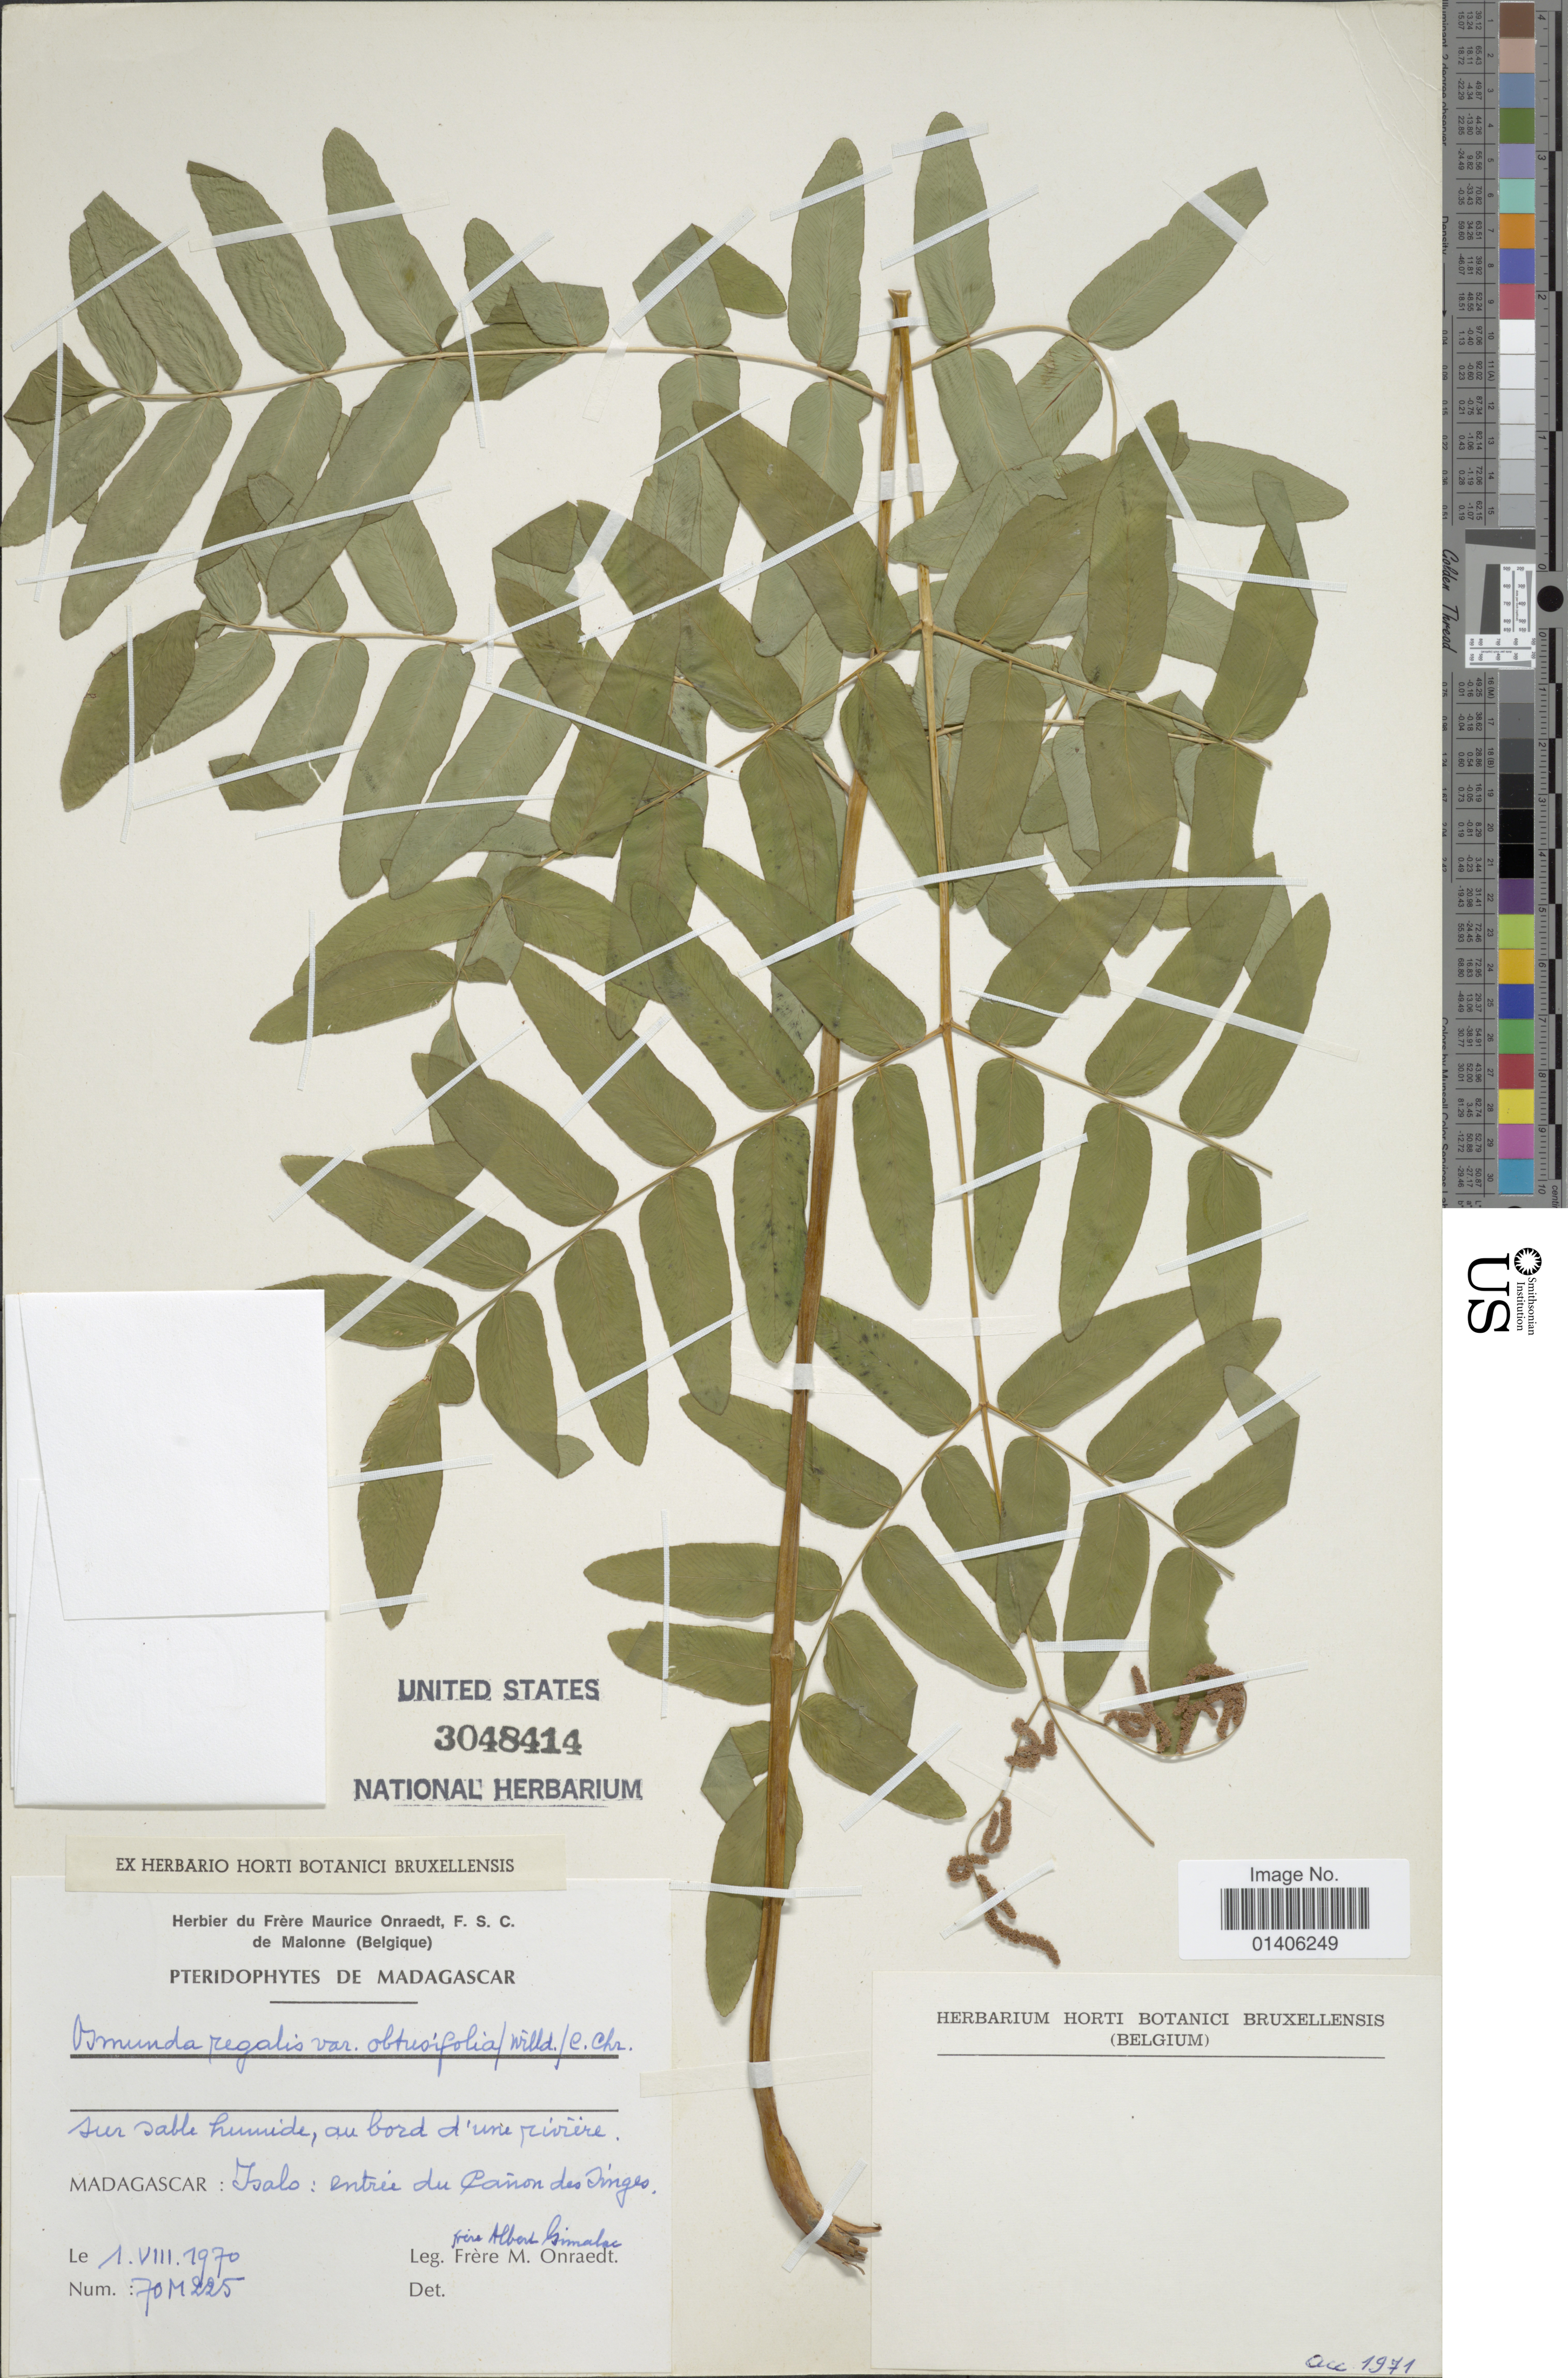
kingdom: Plantae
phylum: Tracheophyta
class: Polypodiopsida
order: Osmundales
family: Osmundaceae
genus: Osmunda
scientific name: Osmunda regalis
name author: L.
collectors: F. Gimalac & F. Onraedt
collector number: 70M225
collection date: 1970-08-01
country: Madagascar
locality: Isalo: entrée du Cañon des Singes.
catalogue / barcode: US 3048414